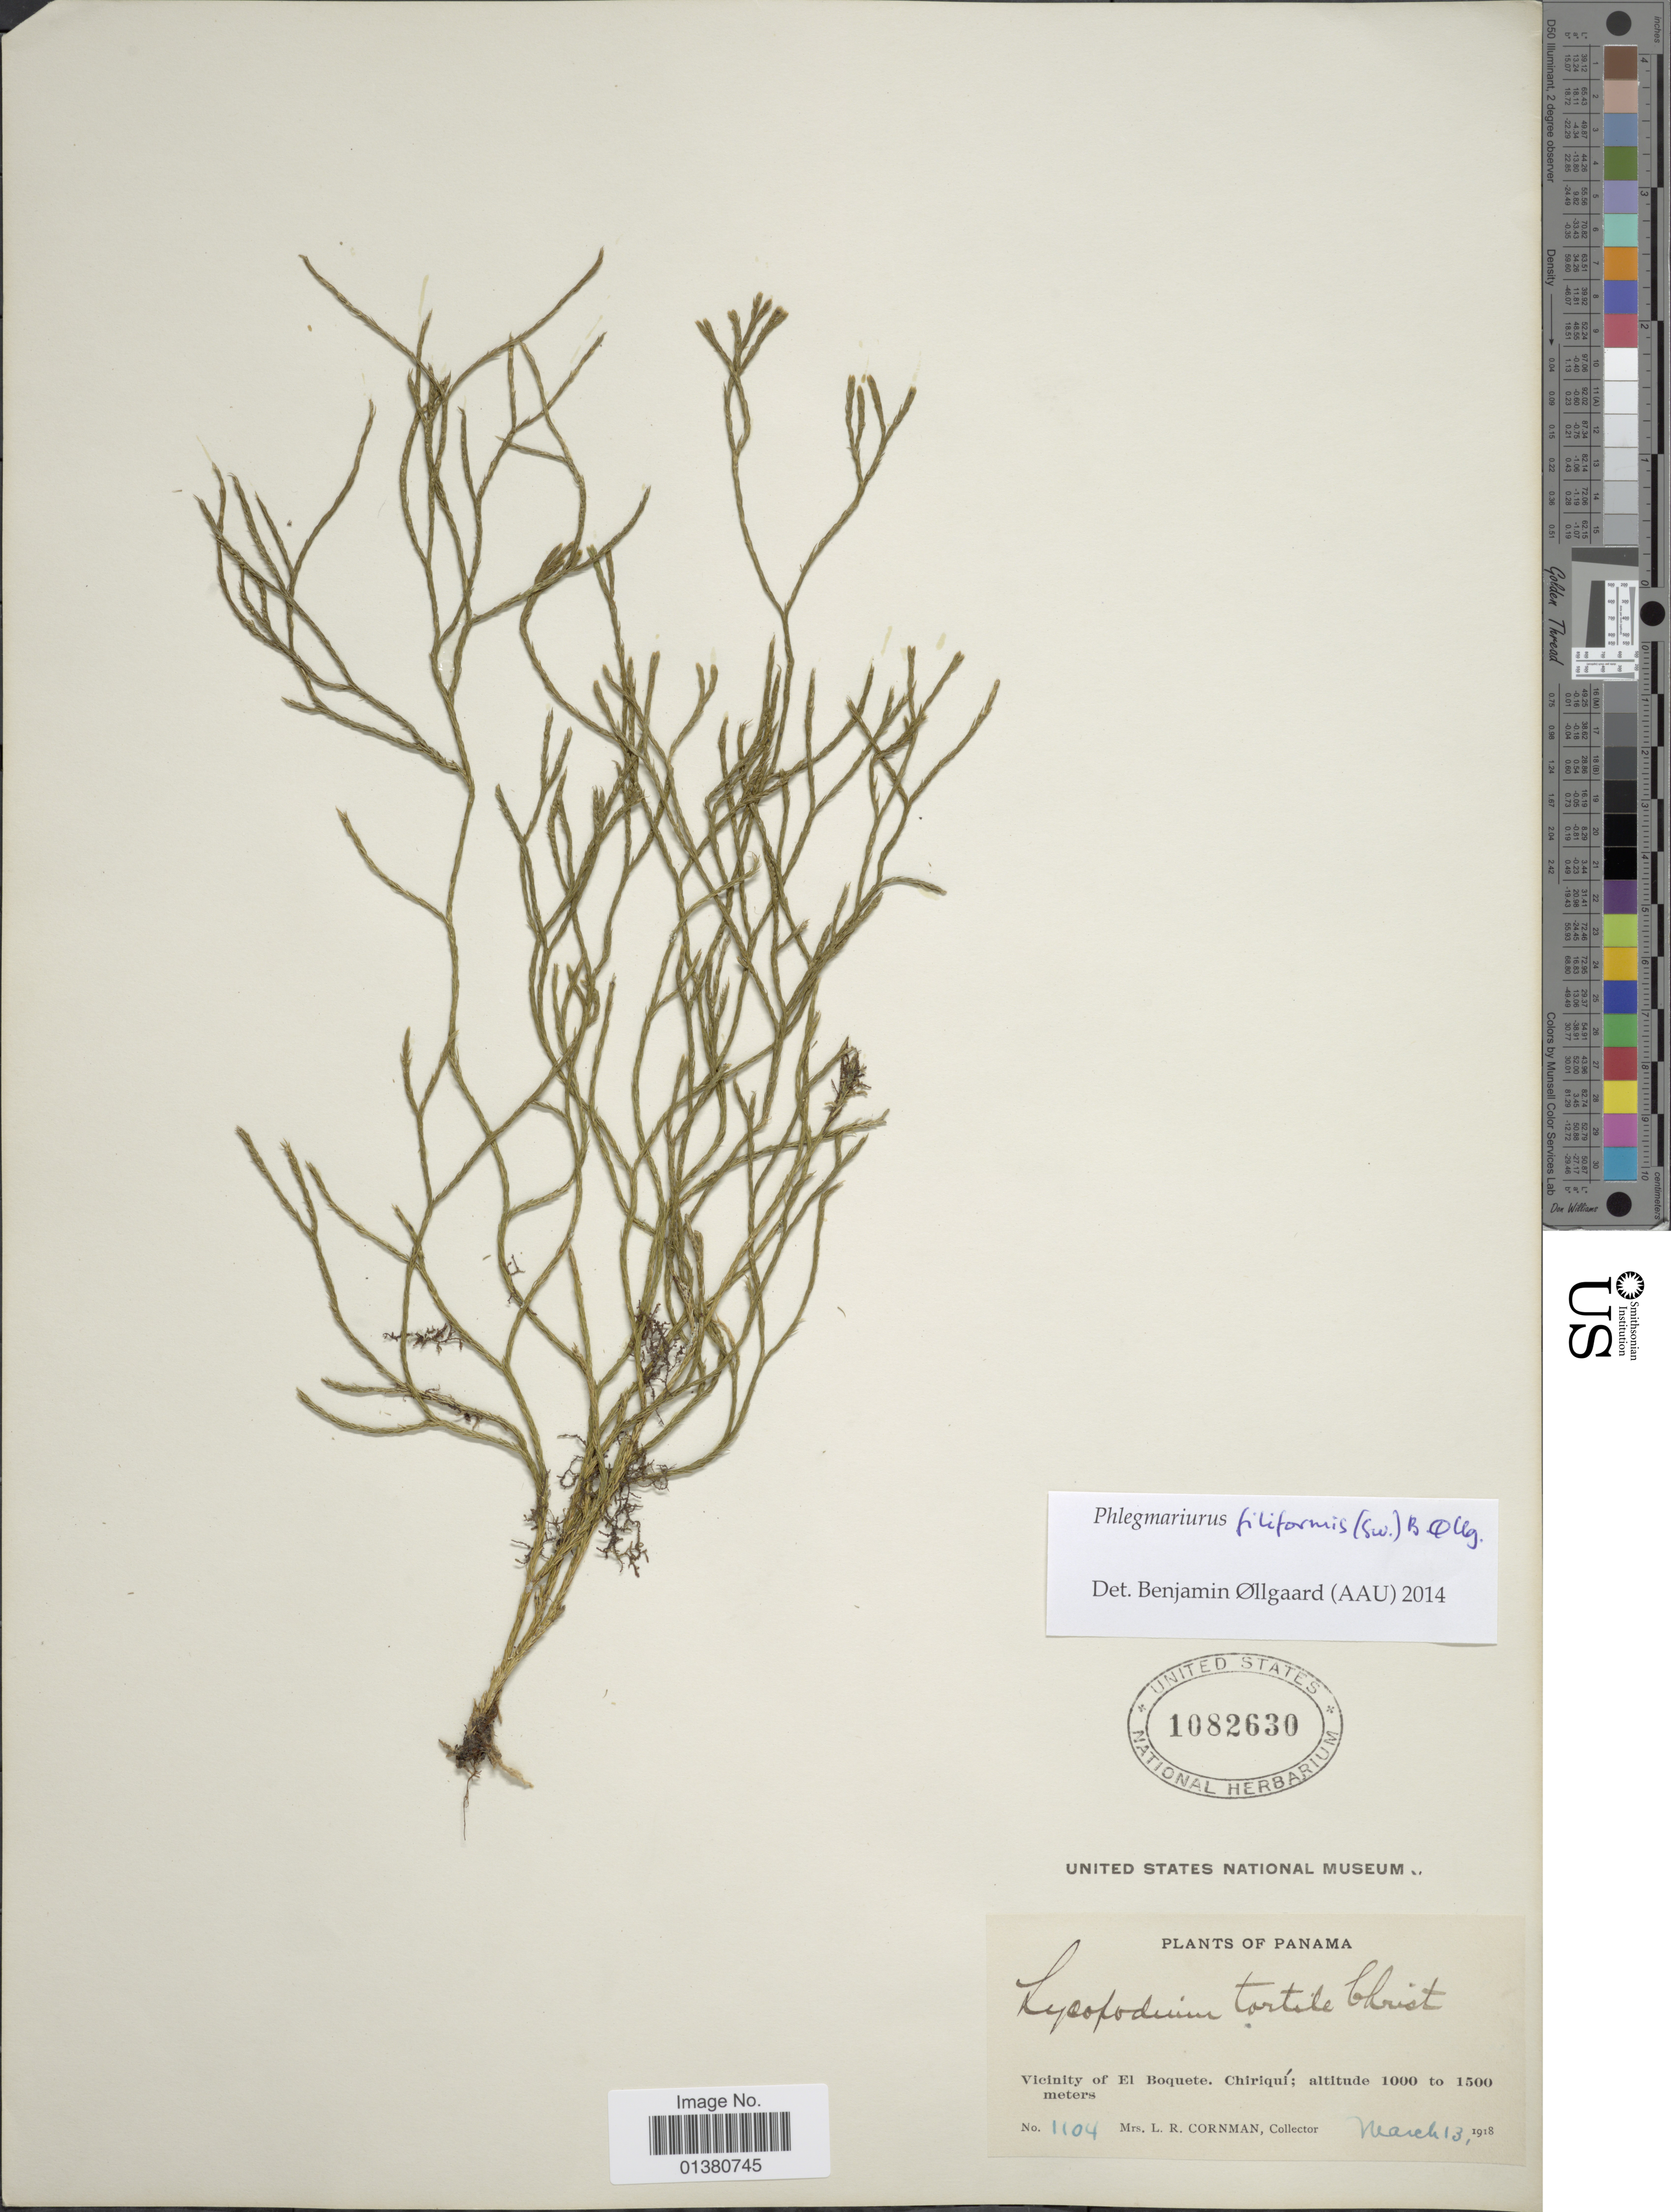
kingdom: Plantae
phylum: Tracheophyta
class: Lycopodiopsida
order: Lycopodiales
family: Lycopodiaceae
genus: Phlegmariurus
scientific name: Phlegmariurus filiformis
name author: (Sw.) W.H. Wagner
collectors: L. Cornman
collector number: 1104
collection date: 1918-03-13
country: Panama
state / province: Chiriqui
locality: Vicinity of EL Boquete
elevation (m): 1000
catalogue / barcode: US 1082630